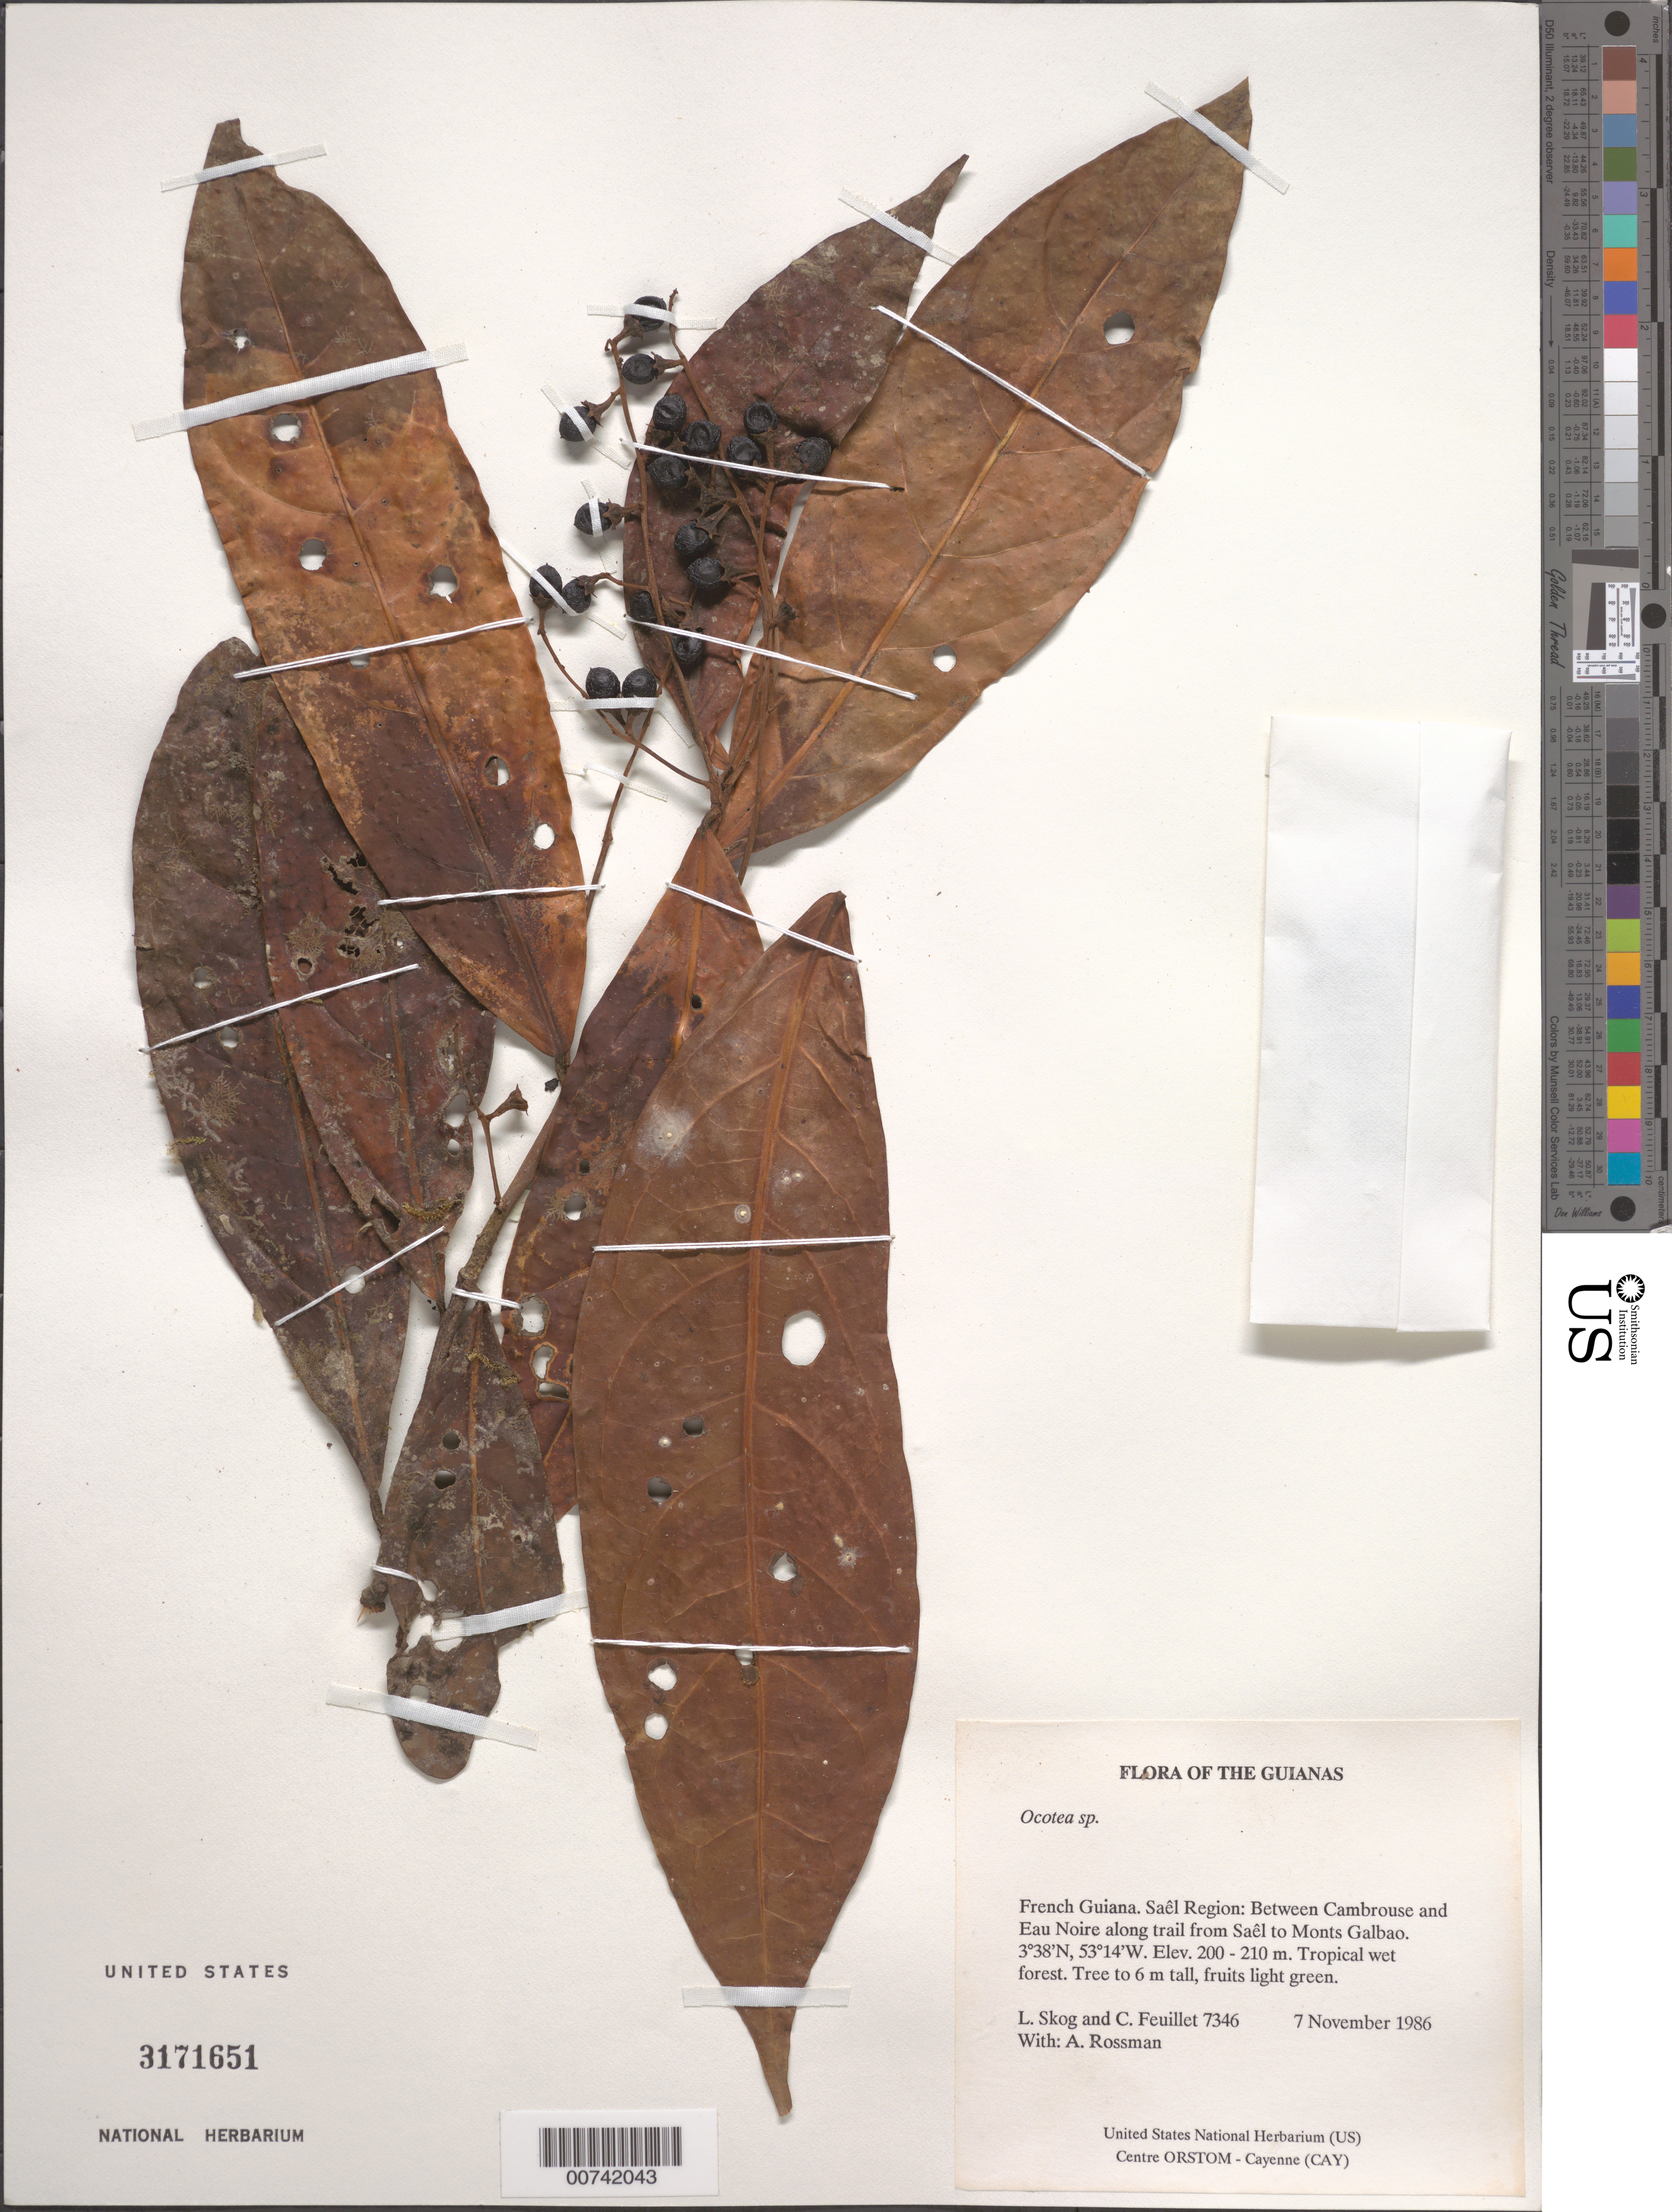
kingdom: Plantae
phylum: Tracheophyta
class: Magnoliopsida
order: Laurales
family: Lauraceae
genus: Ocotea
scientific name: Ocotea commutata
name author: (Nees) Mez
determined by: van der Werff, H., (MO), Missouri Botanical Garden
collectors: L. E. Skog, C. Feuillet & A. Rossman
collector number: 7346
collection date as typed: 7 November 1986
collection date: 1986-11-07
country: French Guiana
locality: Between Cambrouse and Eau Noire along trail from Saül to Monts Galbao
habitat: Tropical wet forest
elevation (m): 200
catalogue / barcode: US 3171651